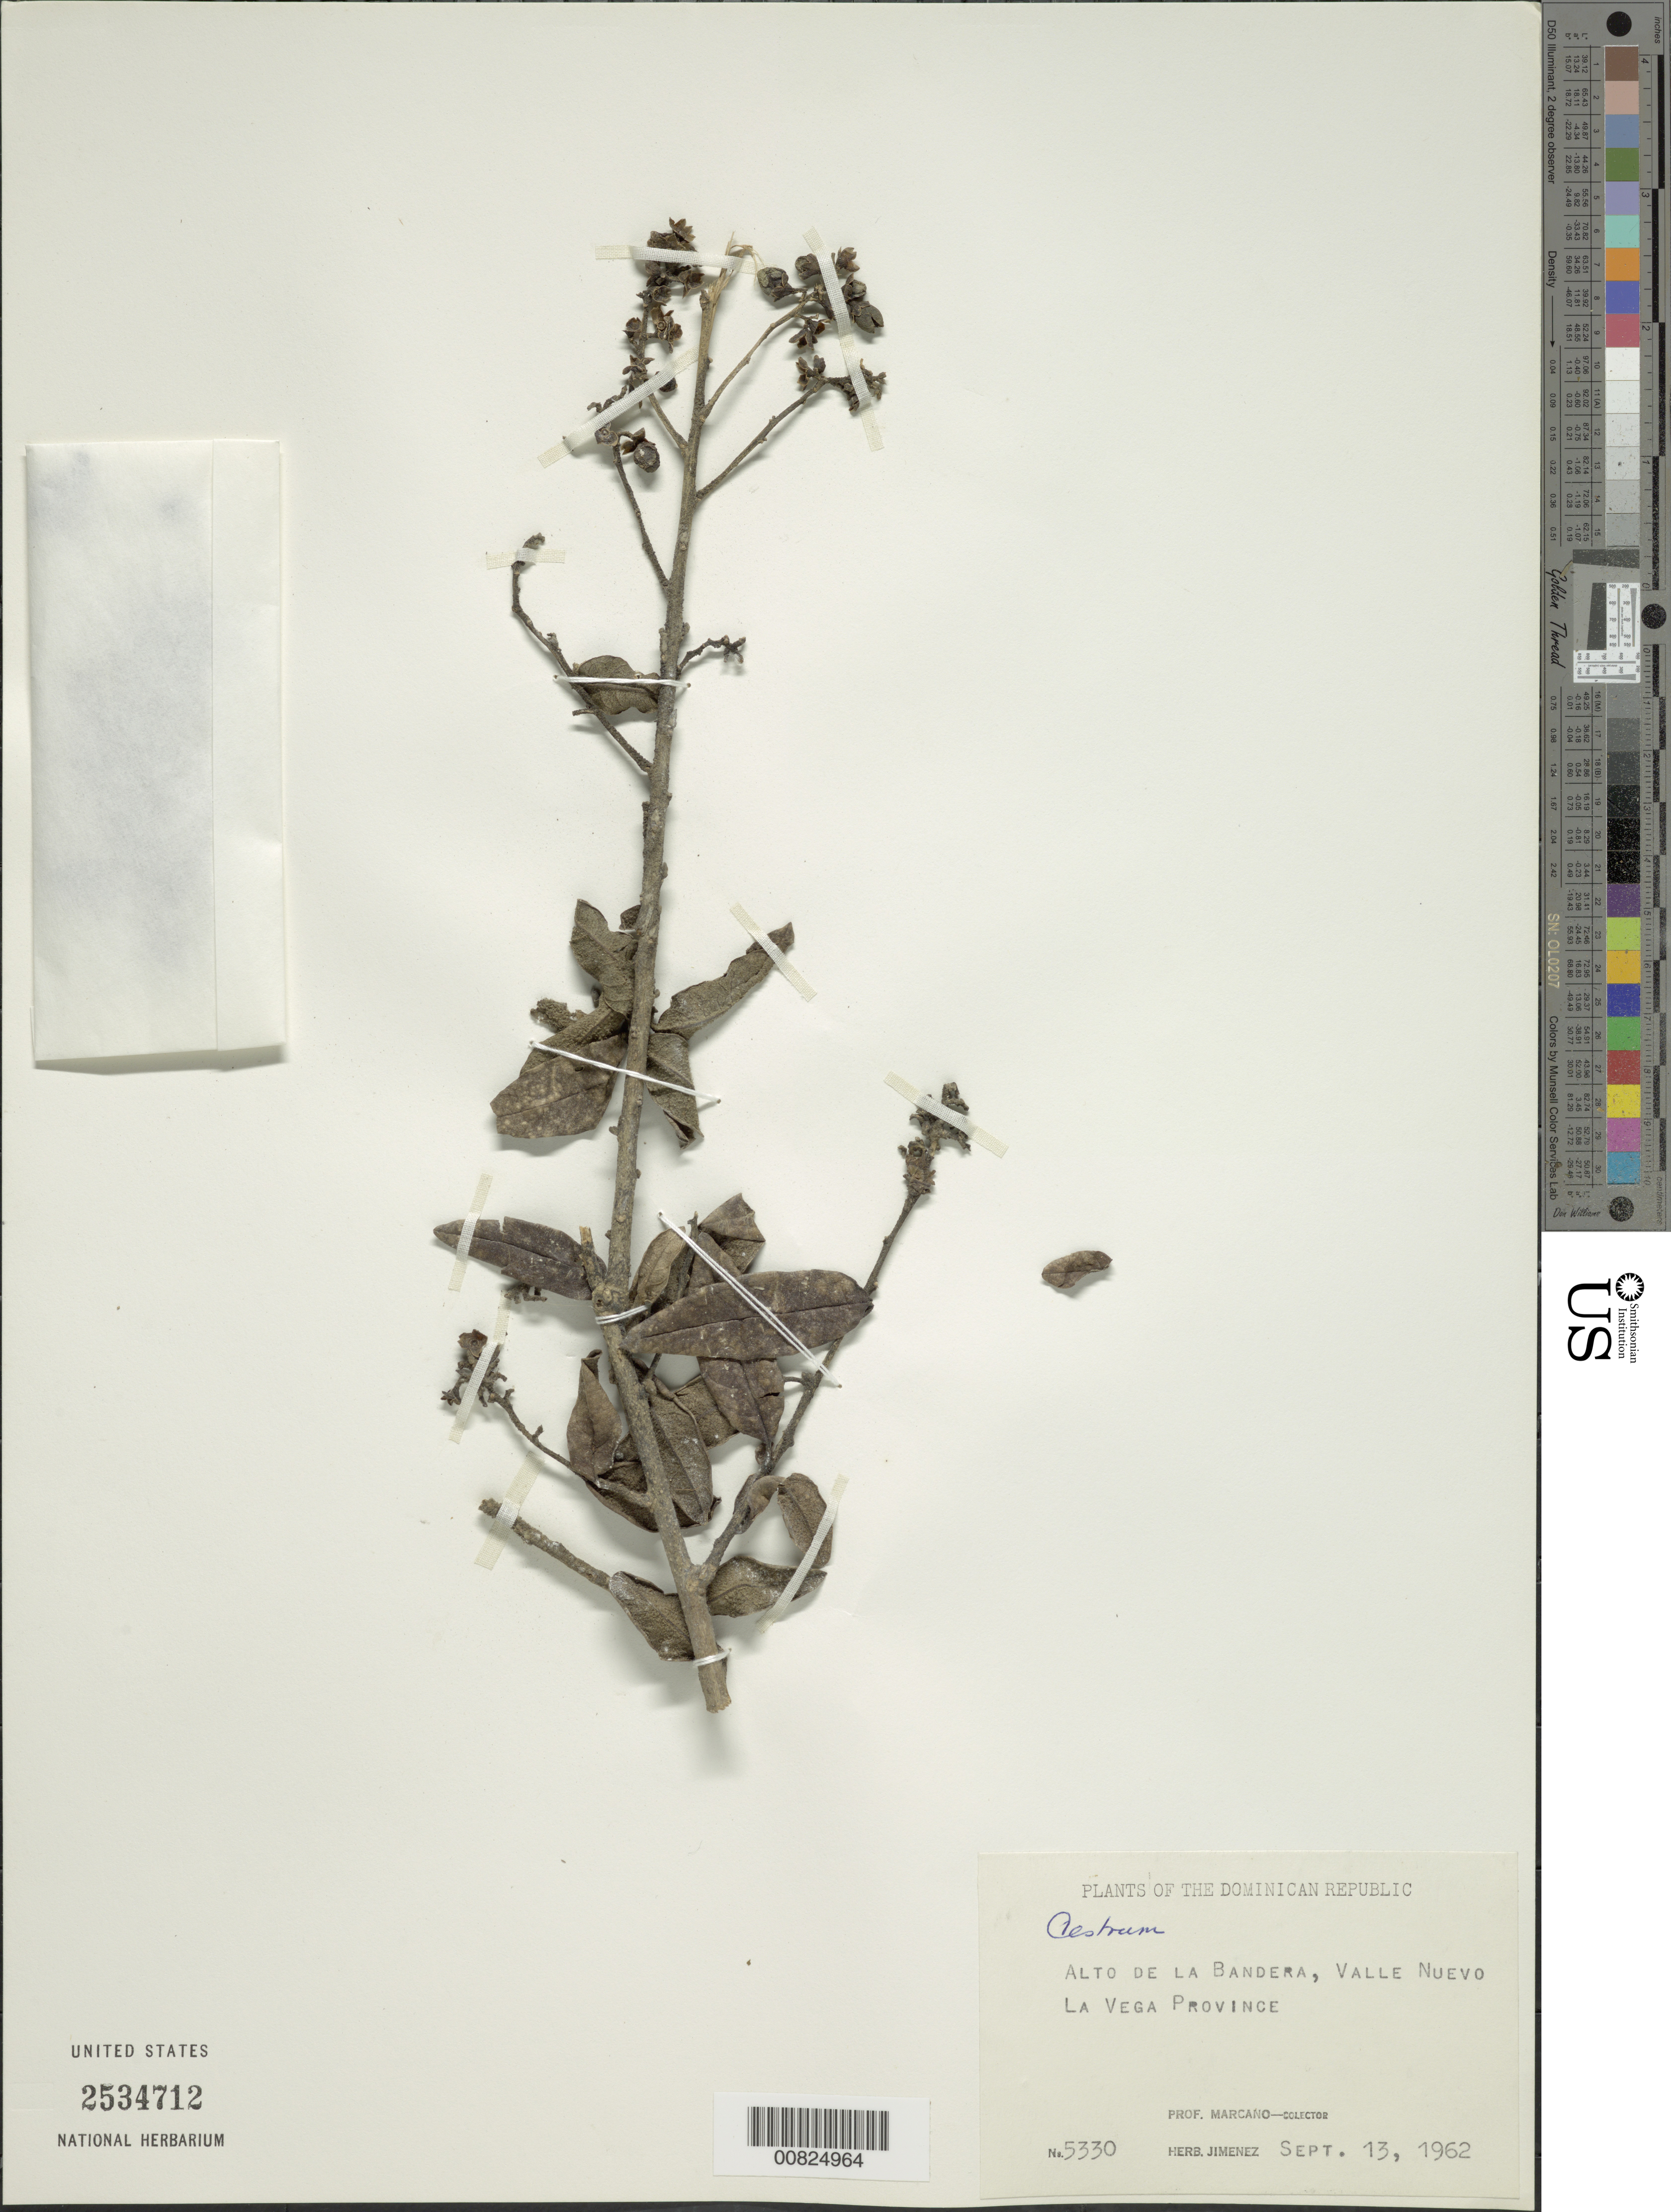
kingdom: Plantae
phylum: Tracheophyta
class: Magnoliopsida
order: Solanales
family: Solanaceae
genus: Cestrum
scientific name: Cestrum sp.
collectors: J. J. Jiménez Almonte & E. J. Marcano F.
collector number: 5330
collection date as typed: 13 Sep 1962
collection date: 1962-09-13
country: Dominican Republic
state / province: La Vega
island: Hispaniola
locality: Alto de la Bandera, Valle Nuevo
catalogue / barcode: US 2534712